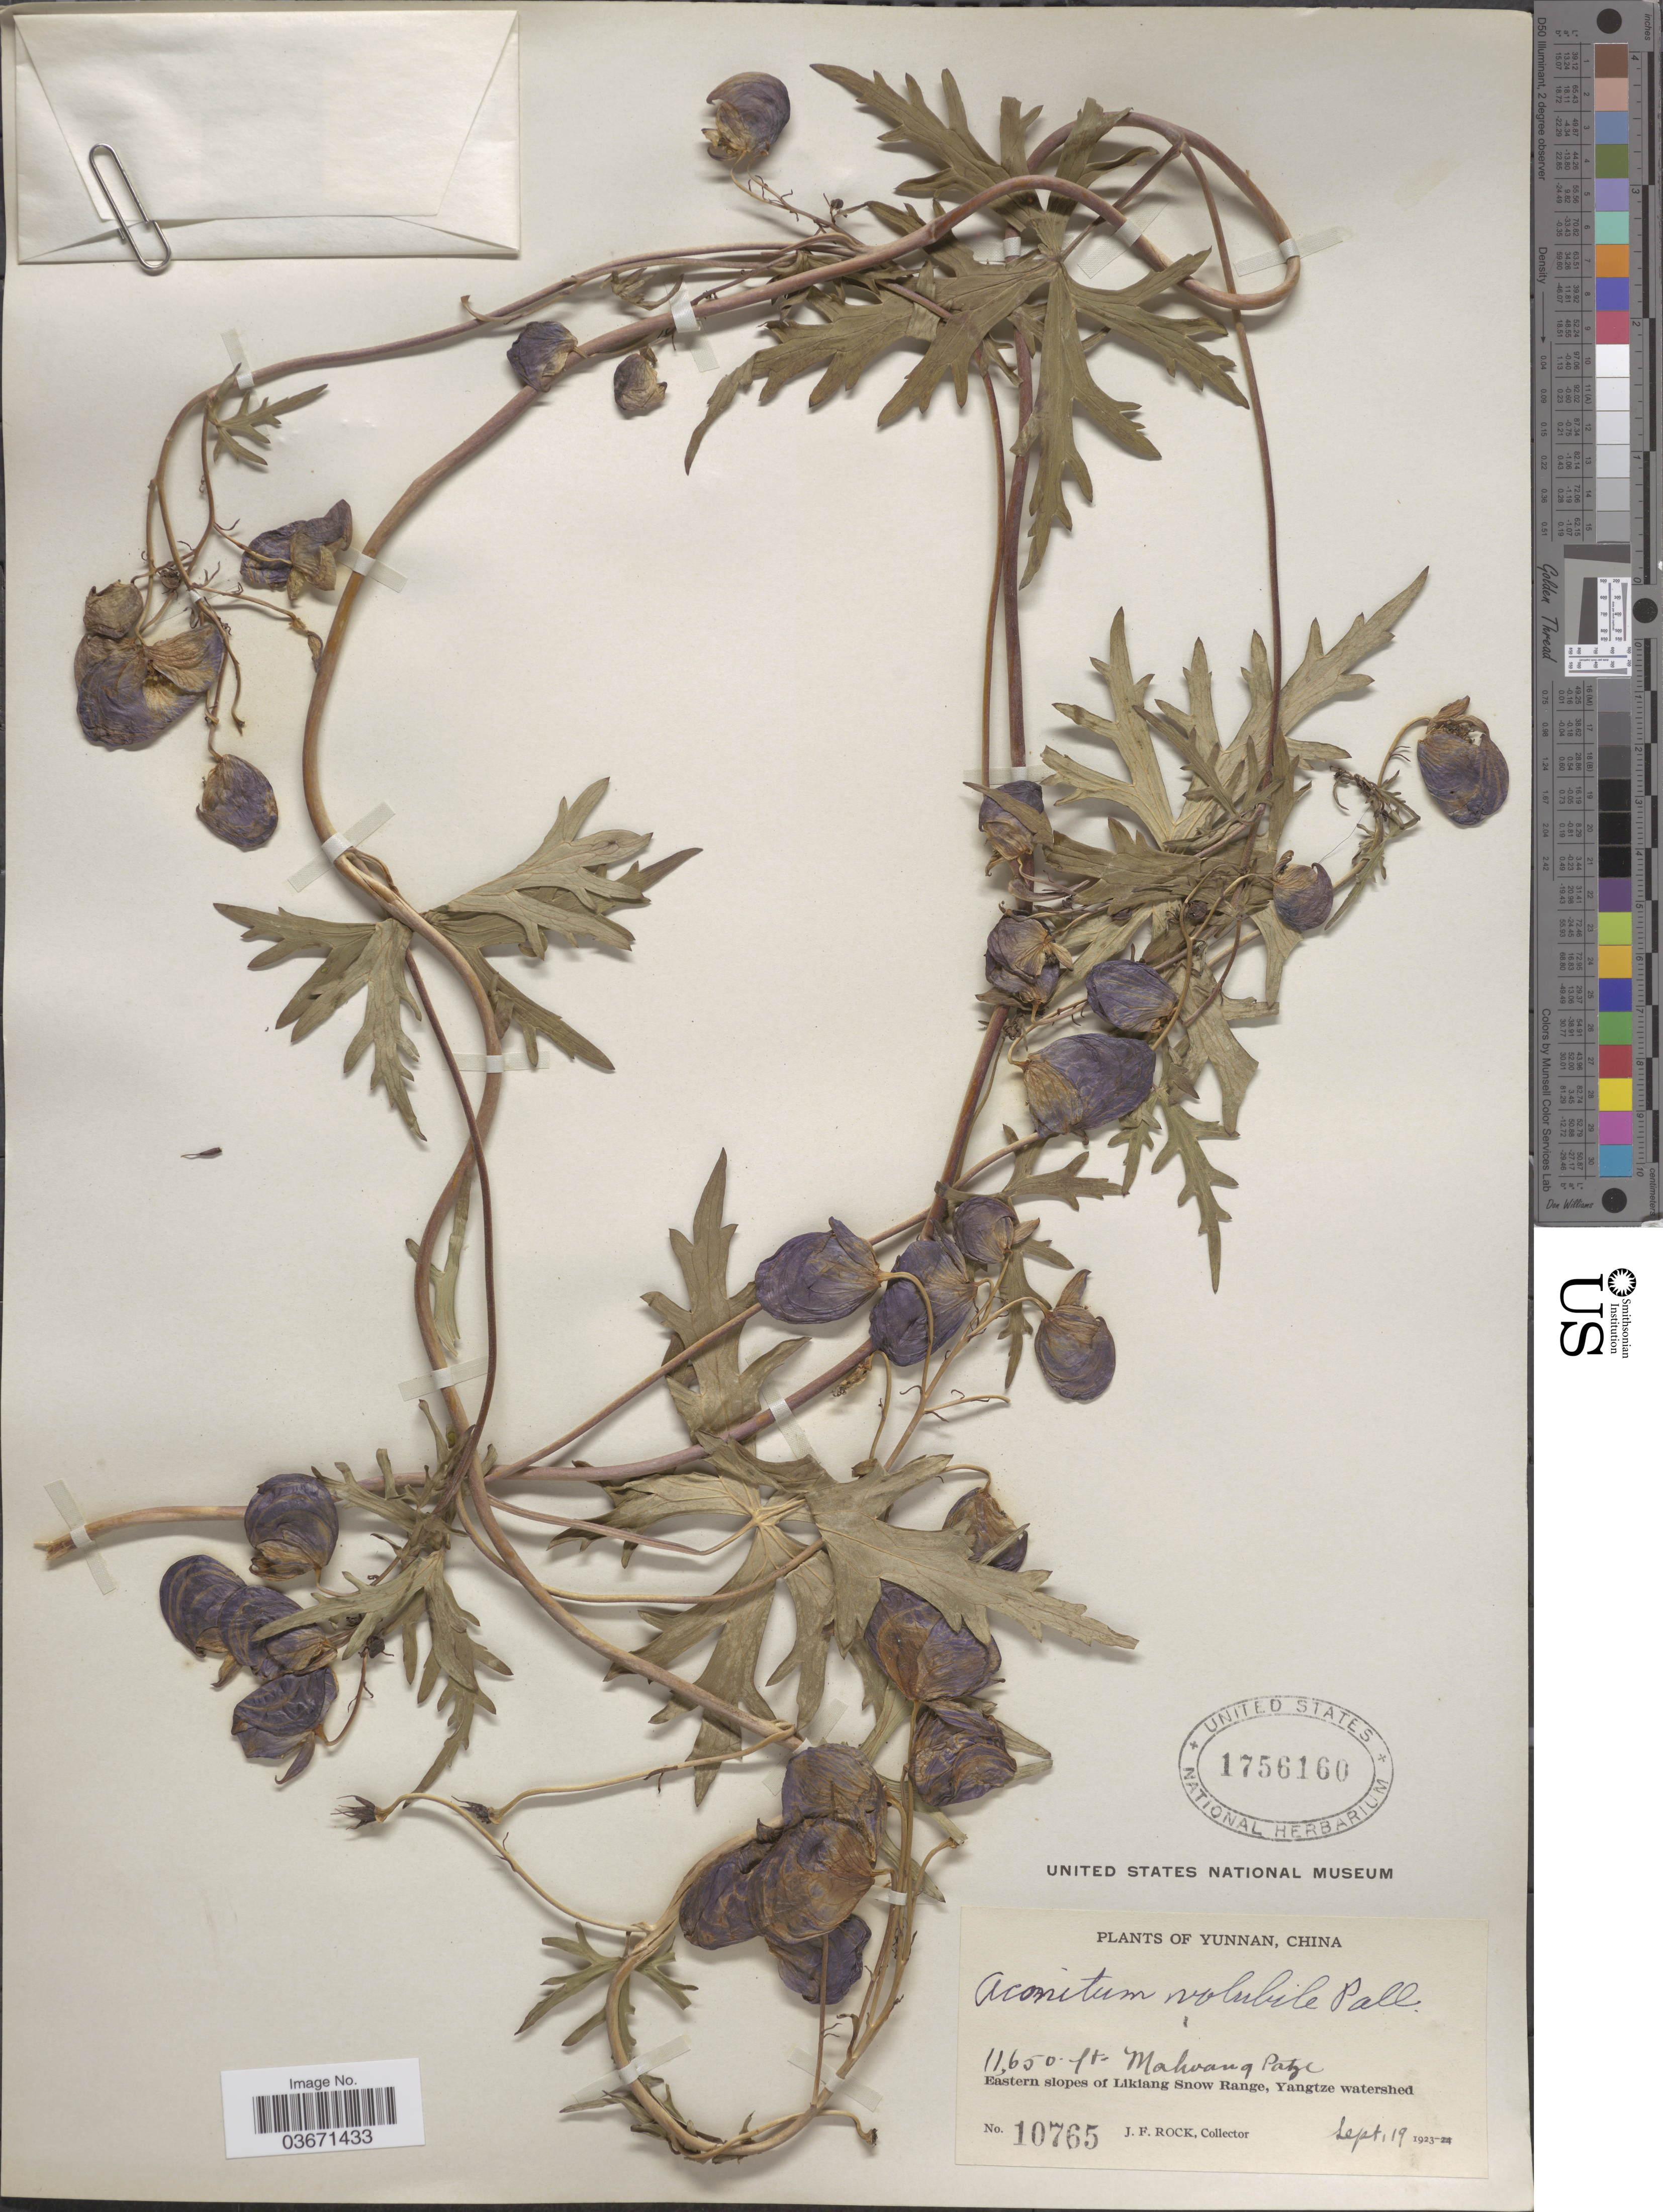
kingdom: Plantae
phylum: Tracheophyta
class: Magnoliopsida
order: Ranunculales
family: Ranunculaceae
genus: Aconitum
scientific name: Aconitum volubile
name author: Pall. ex Koelle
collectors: J. Rock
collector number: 10765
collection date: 1923-09-19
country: China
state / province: Yunnan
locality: Mahoang Patze. Eastern slopes of Likiang Snow Range, Yangtze watershed.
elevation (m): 3551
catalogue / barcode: US 1756160